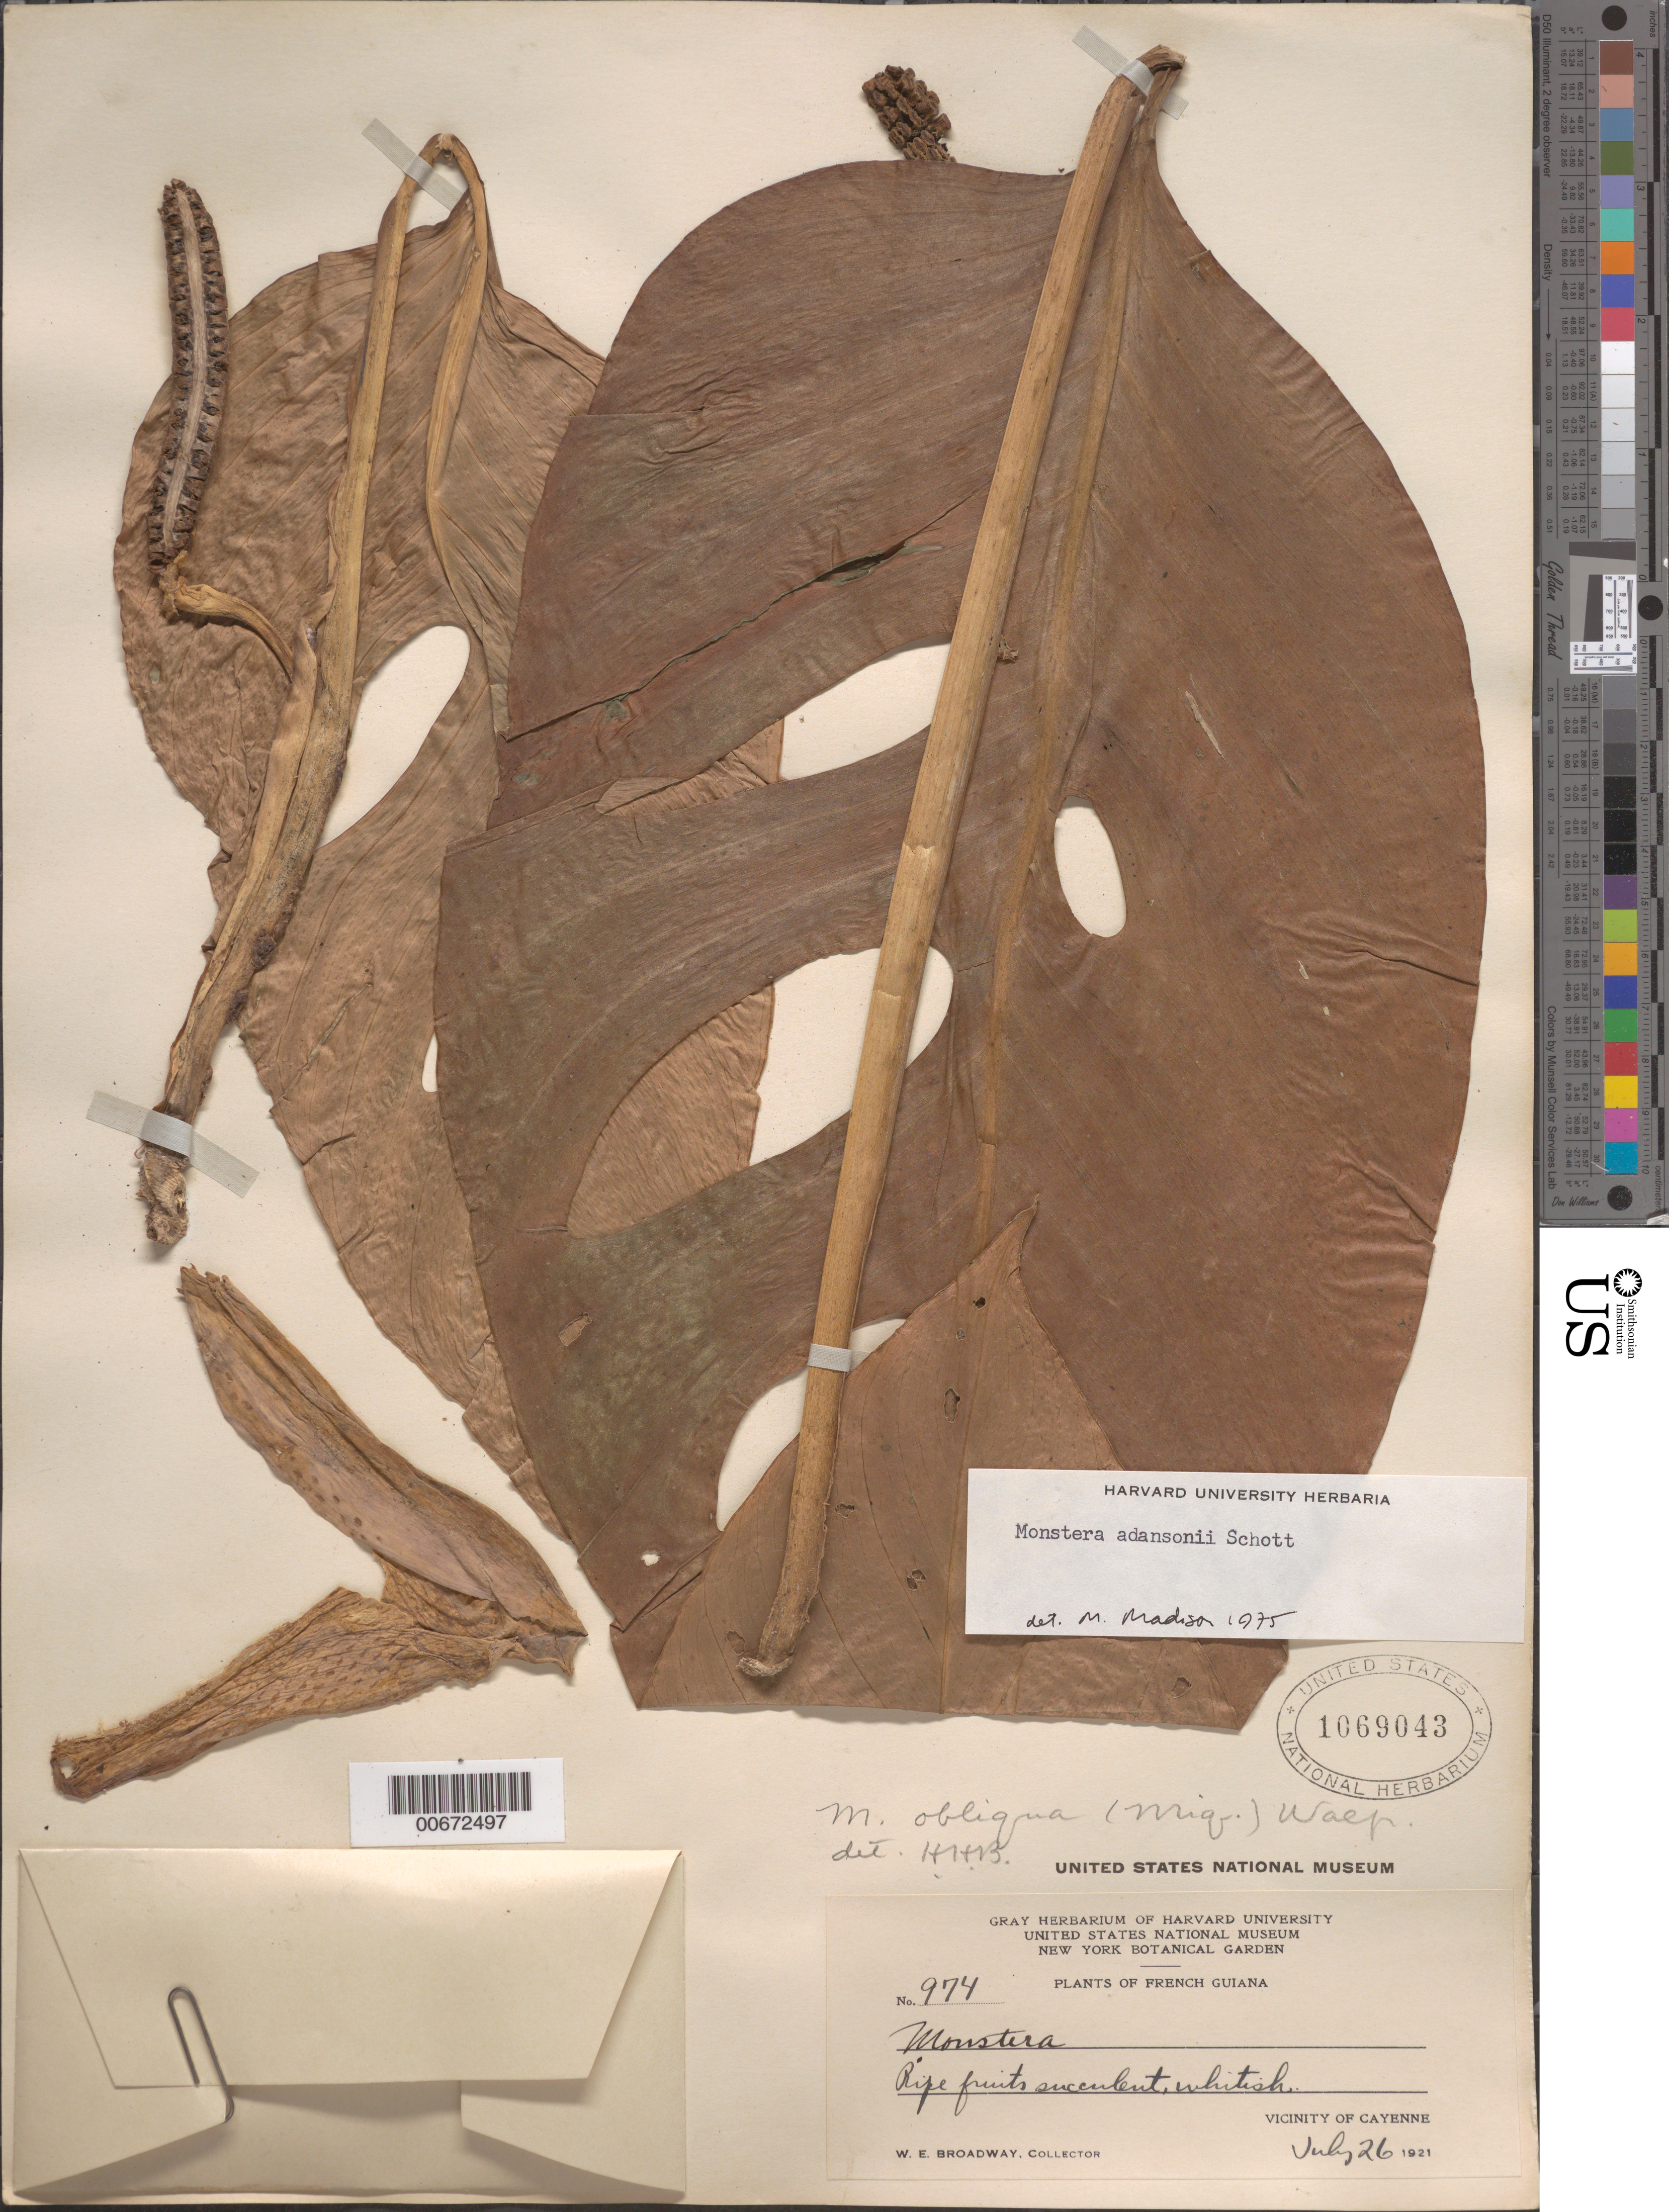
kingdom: Plantae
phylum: Tracheophyta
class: Liliopsida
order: Alismatales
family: Araceae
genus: Monstera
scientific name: Monstera adansonii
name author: Schott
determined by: Madison, Michael T.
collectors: W. E. Broadway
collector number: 974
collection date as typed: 26-Jul-21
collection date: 1921-07-26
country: French Guiana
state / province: Cayenne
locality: Cayenne, vic.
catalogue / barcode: US 1069043